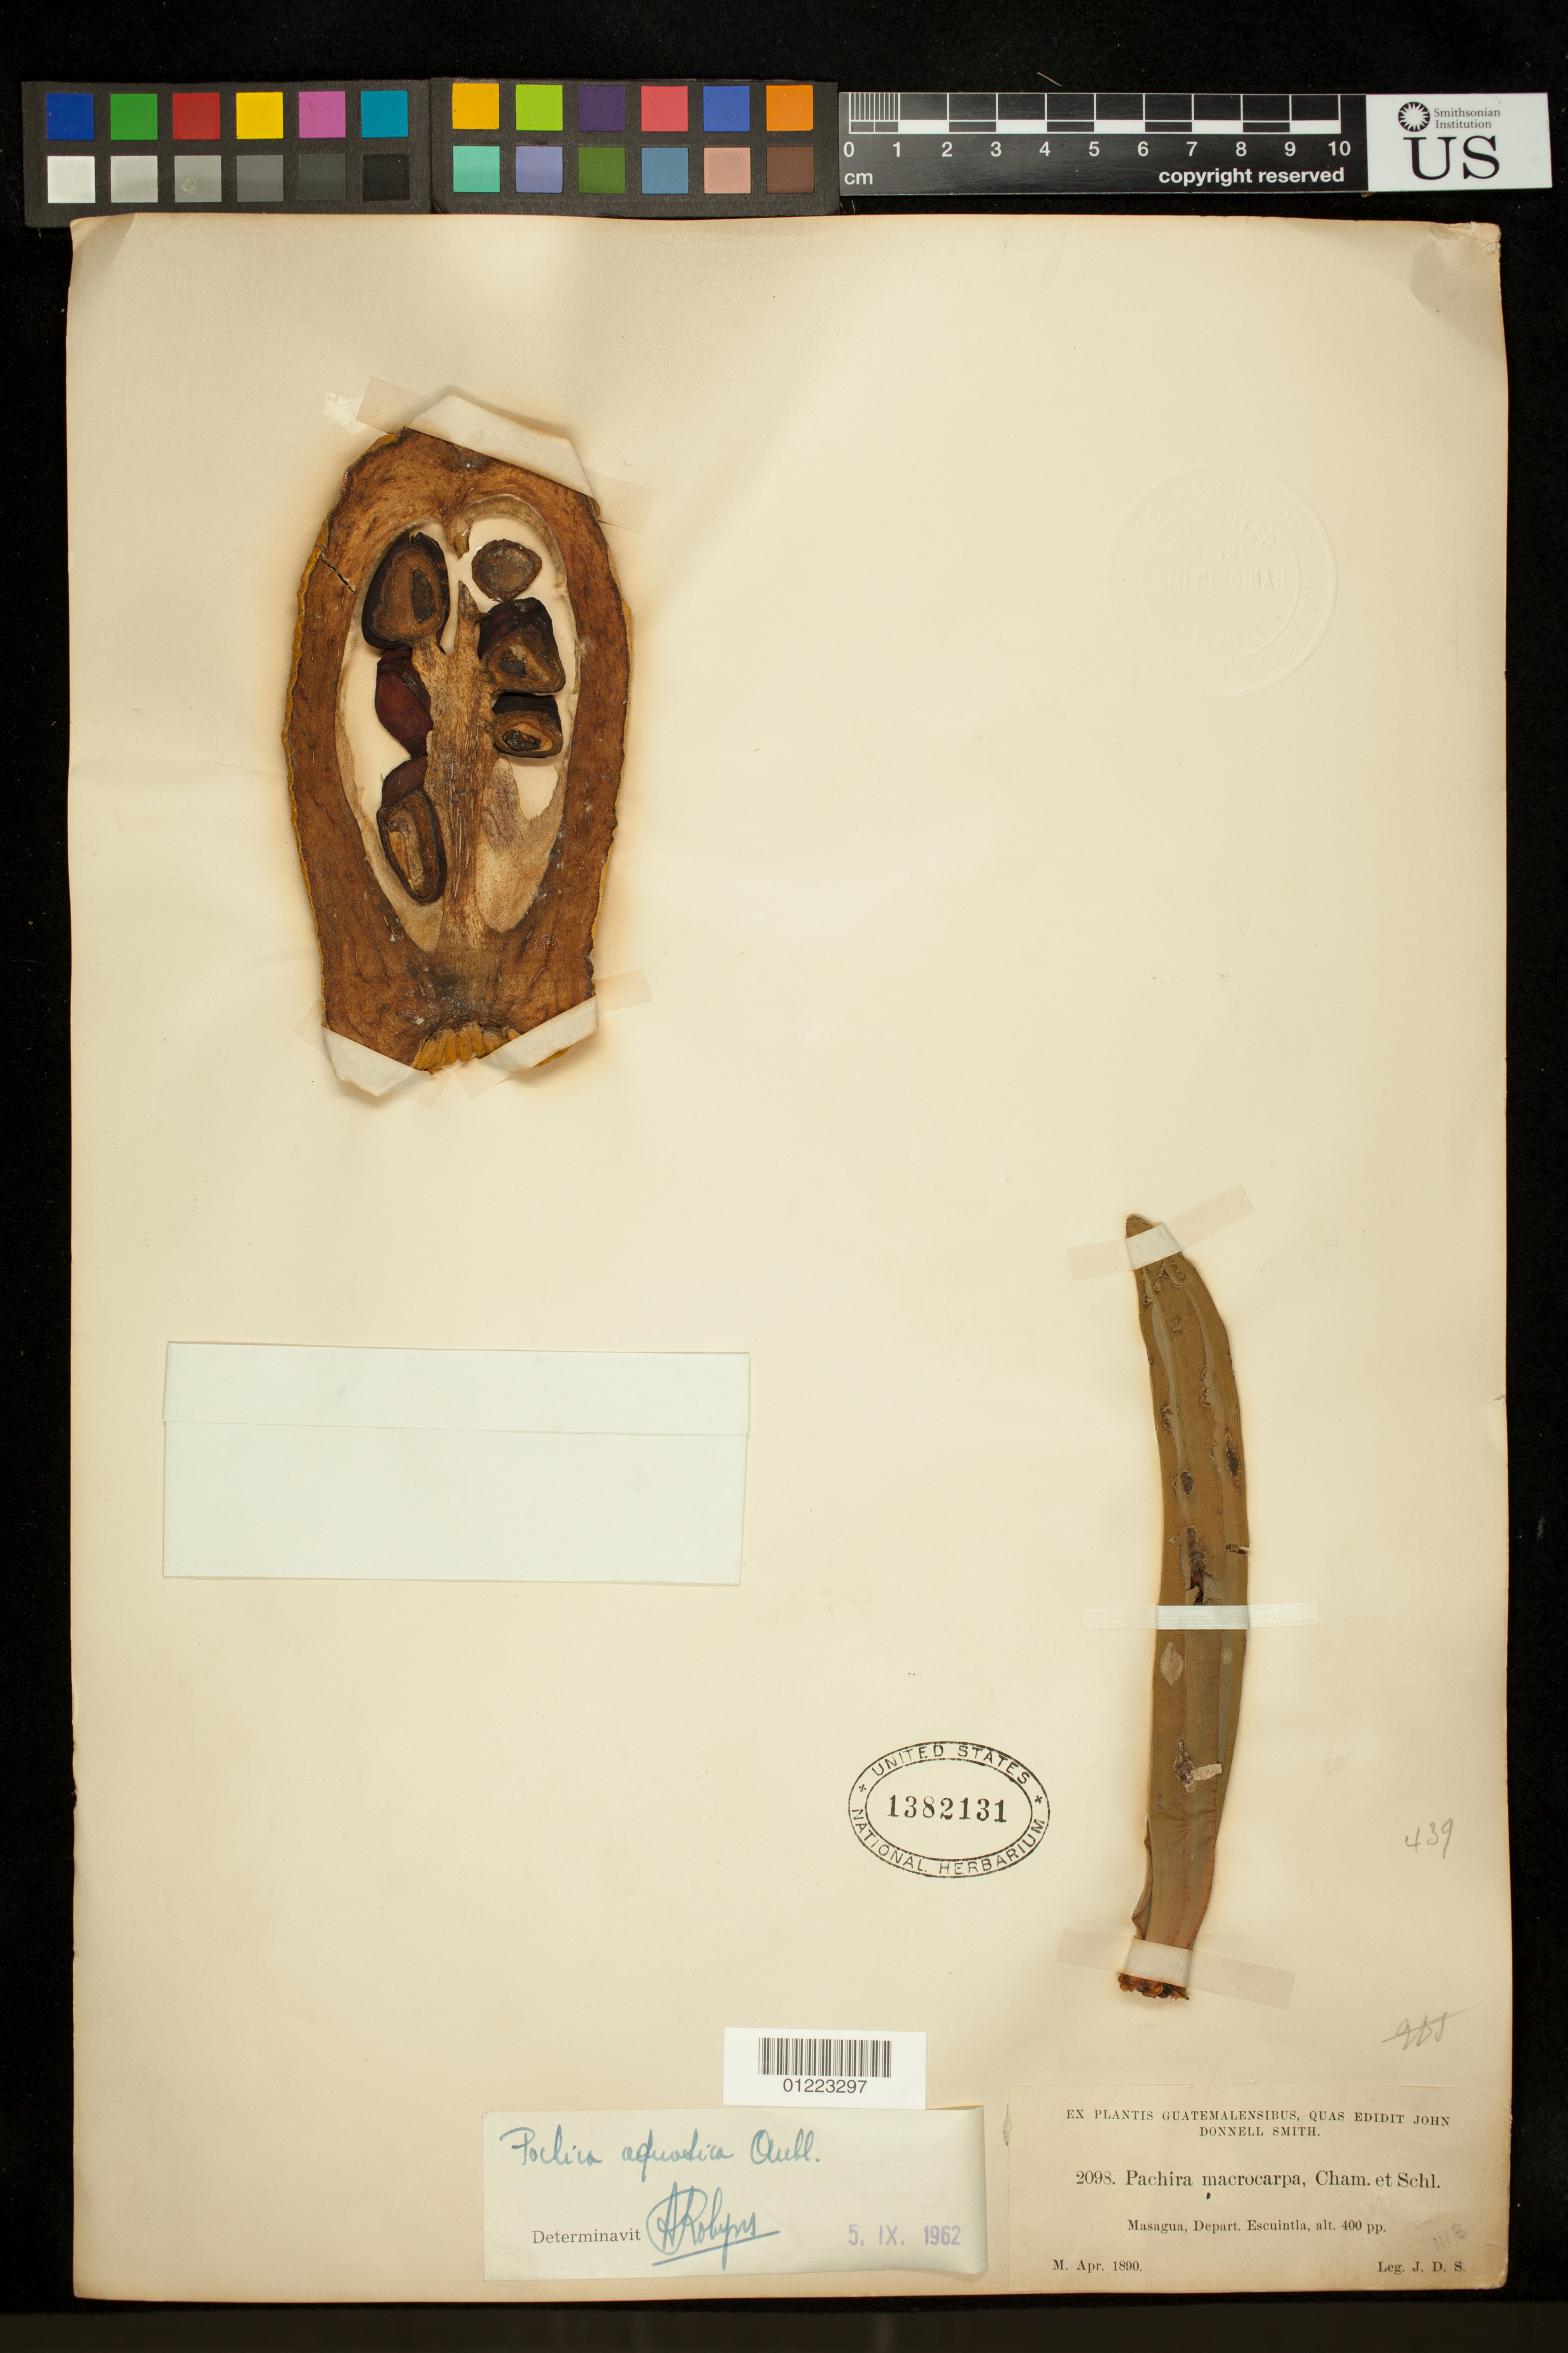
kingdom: Plantae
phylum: Tracheophyta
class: Magnoliopsida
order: Malvales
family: Malvaceae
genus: Pachira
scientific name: Pachira aquatica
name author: Aubl.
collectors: J. Donnell Smith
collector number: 2098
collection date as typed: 1890-04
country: Guatemala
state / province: Escuintla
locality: Masagua, Depart. Escuintla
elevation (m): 122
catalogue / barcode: US 1382131